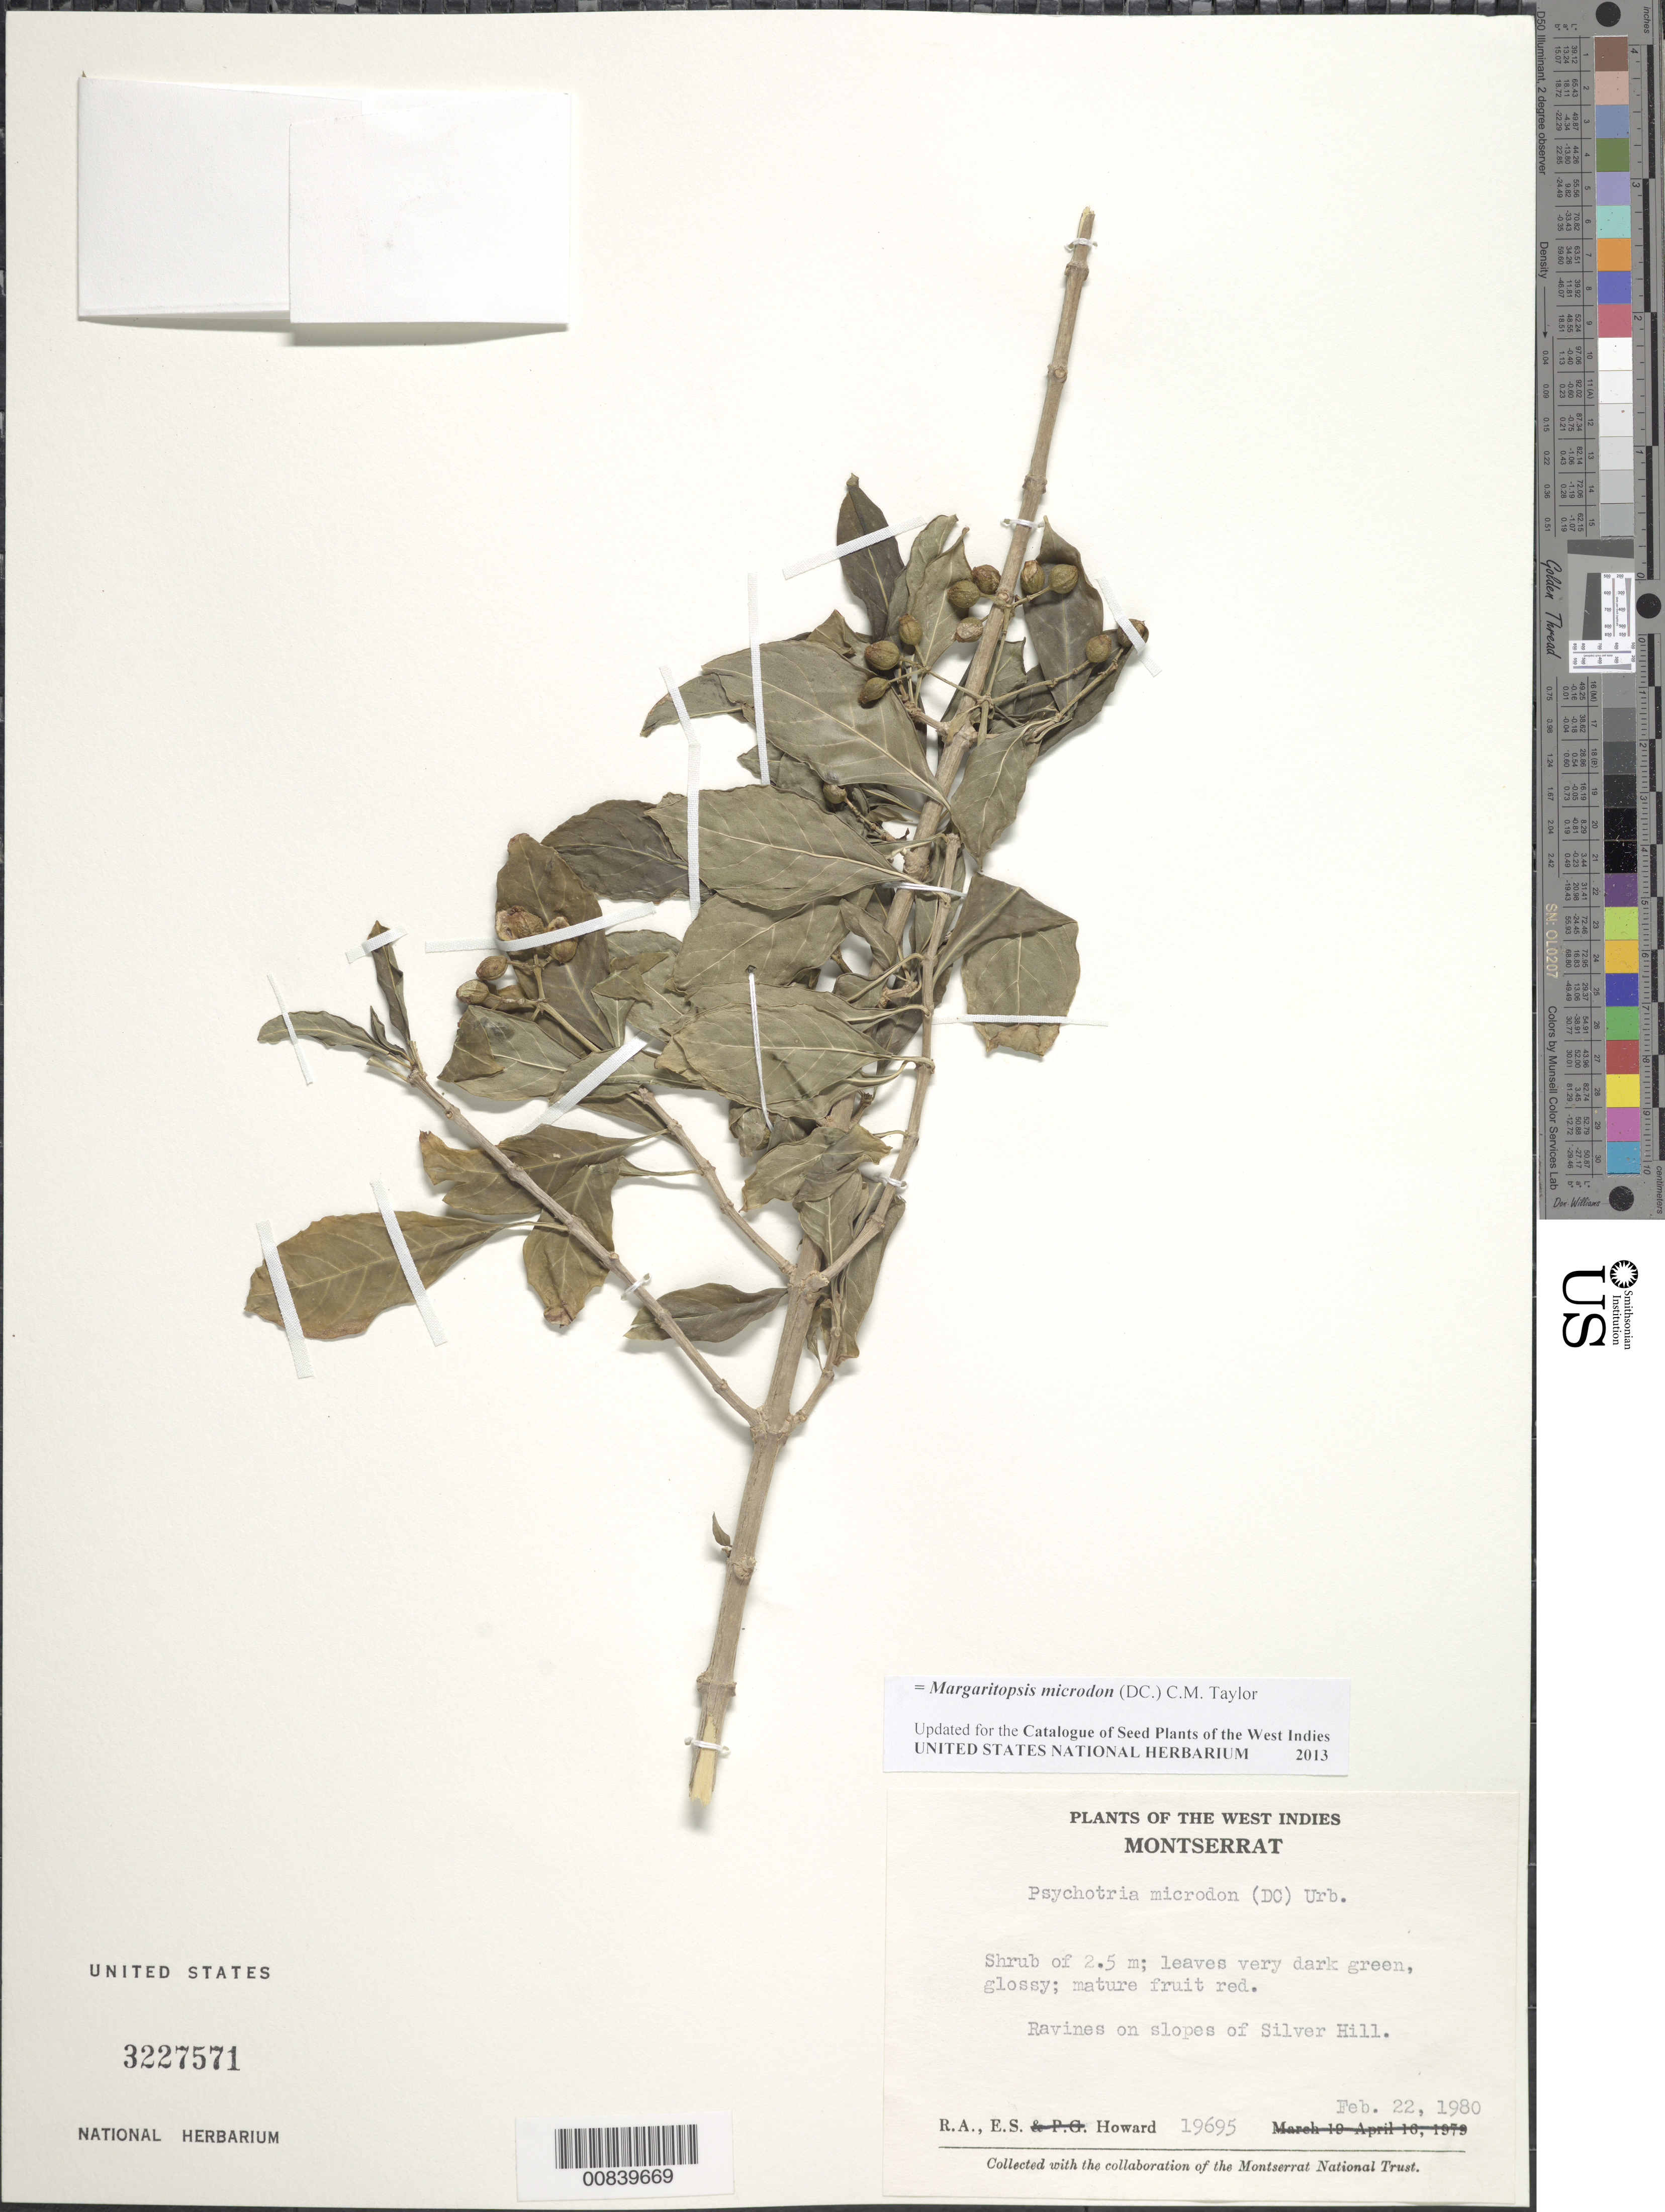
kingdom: Plantae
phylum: Tracheophyta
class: Magnoliopsida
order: Gentianales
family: Rubiaceae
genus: Margaritopsis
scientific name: Margaritopsis microdon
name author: (DC.) C.M. Taylor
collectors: R. A. Howard & E. S. Howard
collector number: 19695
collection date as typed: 22 Feb 1980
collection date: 1980-02-22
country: Montserrat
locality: Slopes of Silver Hill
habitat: Ravines on slopes of hill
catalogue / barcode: US 3227571